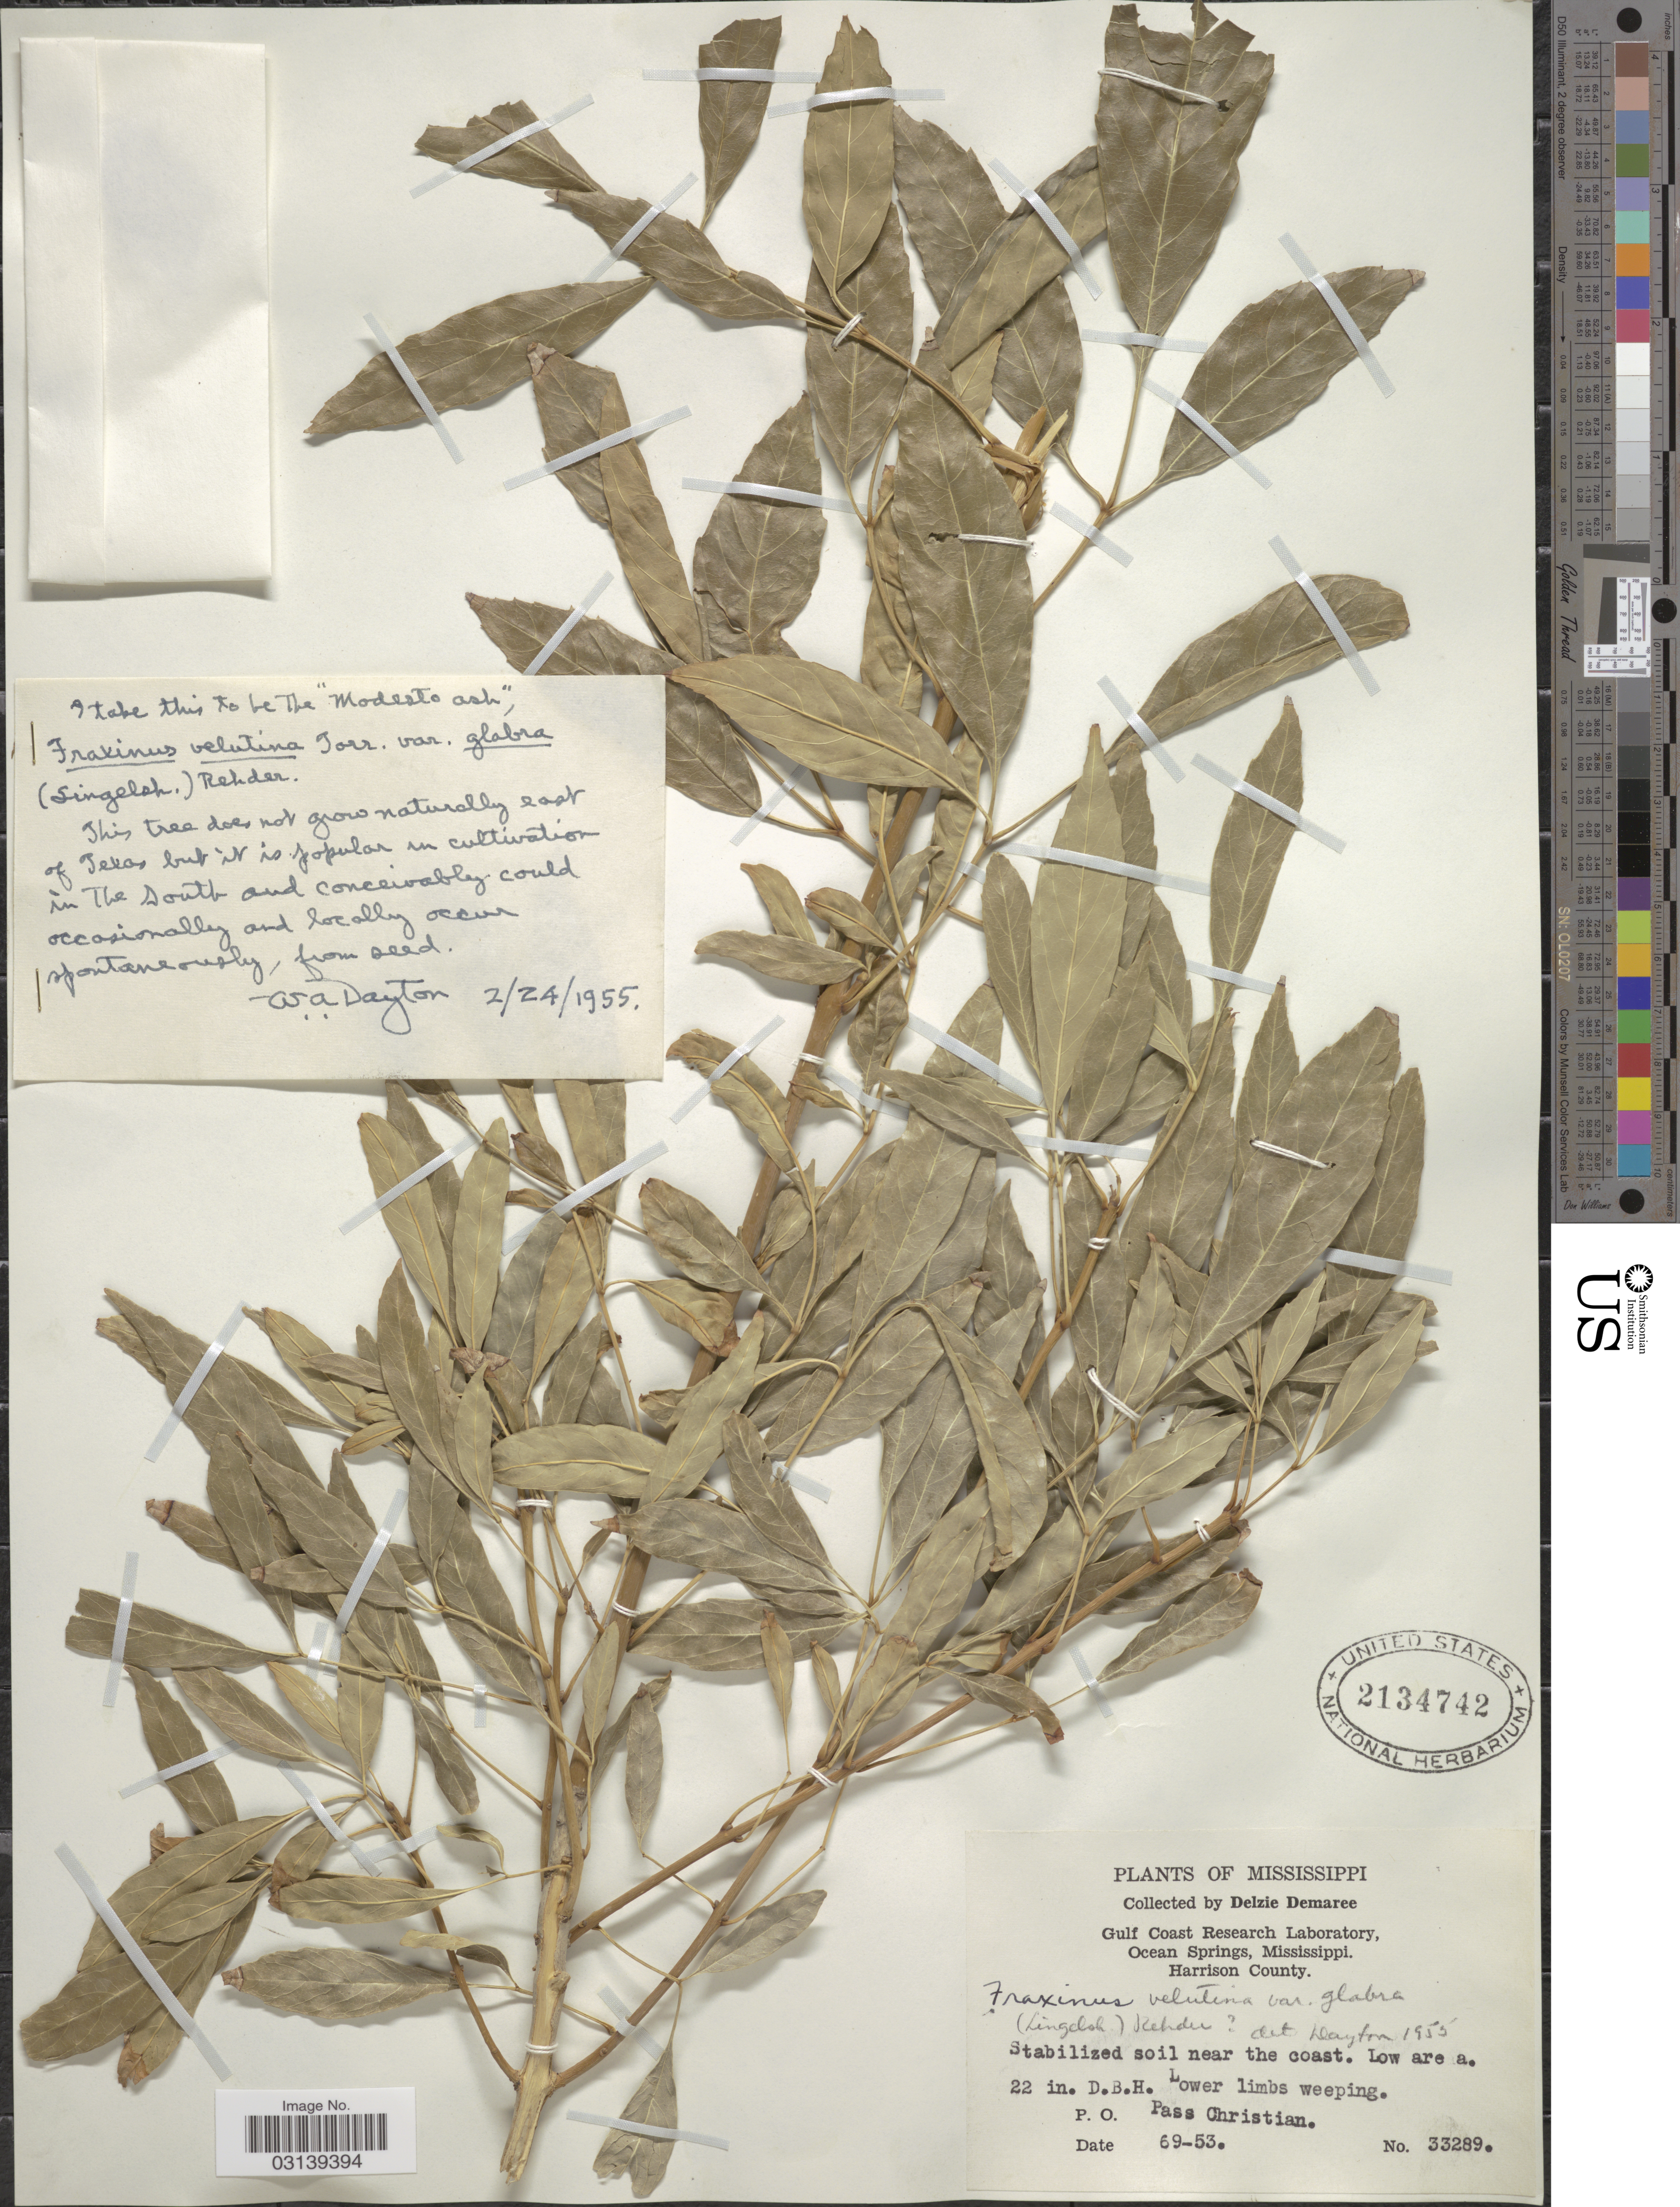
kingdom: Plantae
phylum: Tracheophyta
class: Magnoliopsida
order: Lamiales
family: Oleaceae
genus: Fraxinus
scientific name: Fraxinus velutina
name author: Torr.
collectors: D. Demaree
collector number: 33289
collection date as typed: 69-53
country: United States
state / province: Mississippi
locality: Gulf Coast Research Laboratory, Ocean Springs, Harrison County. Stabilized soil near the coast. Low are a. 22 in. D.B.H. Lower limbs weeping. P.O. Pass Christian.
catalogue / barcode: US 2134742